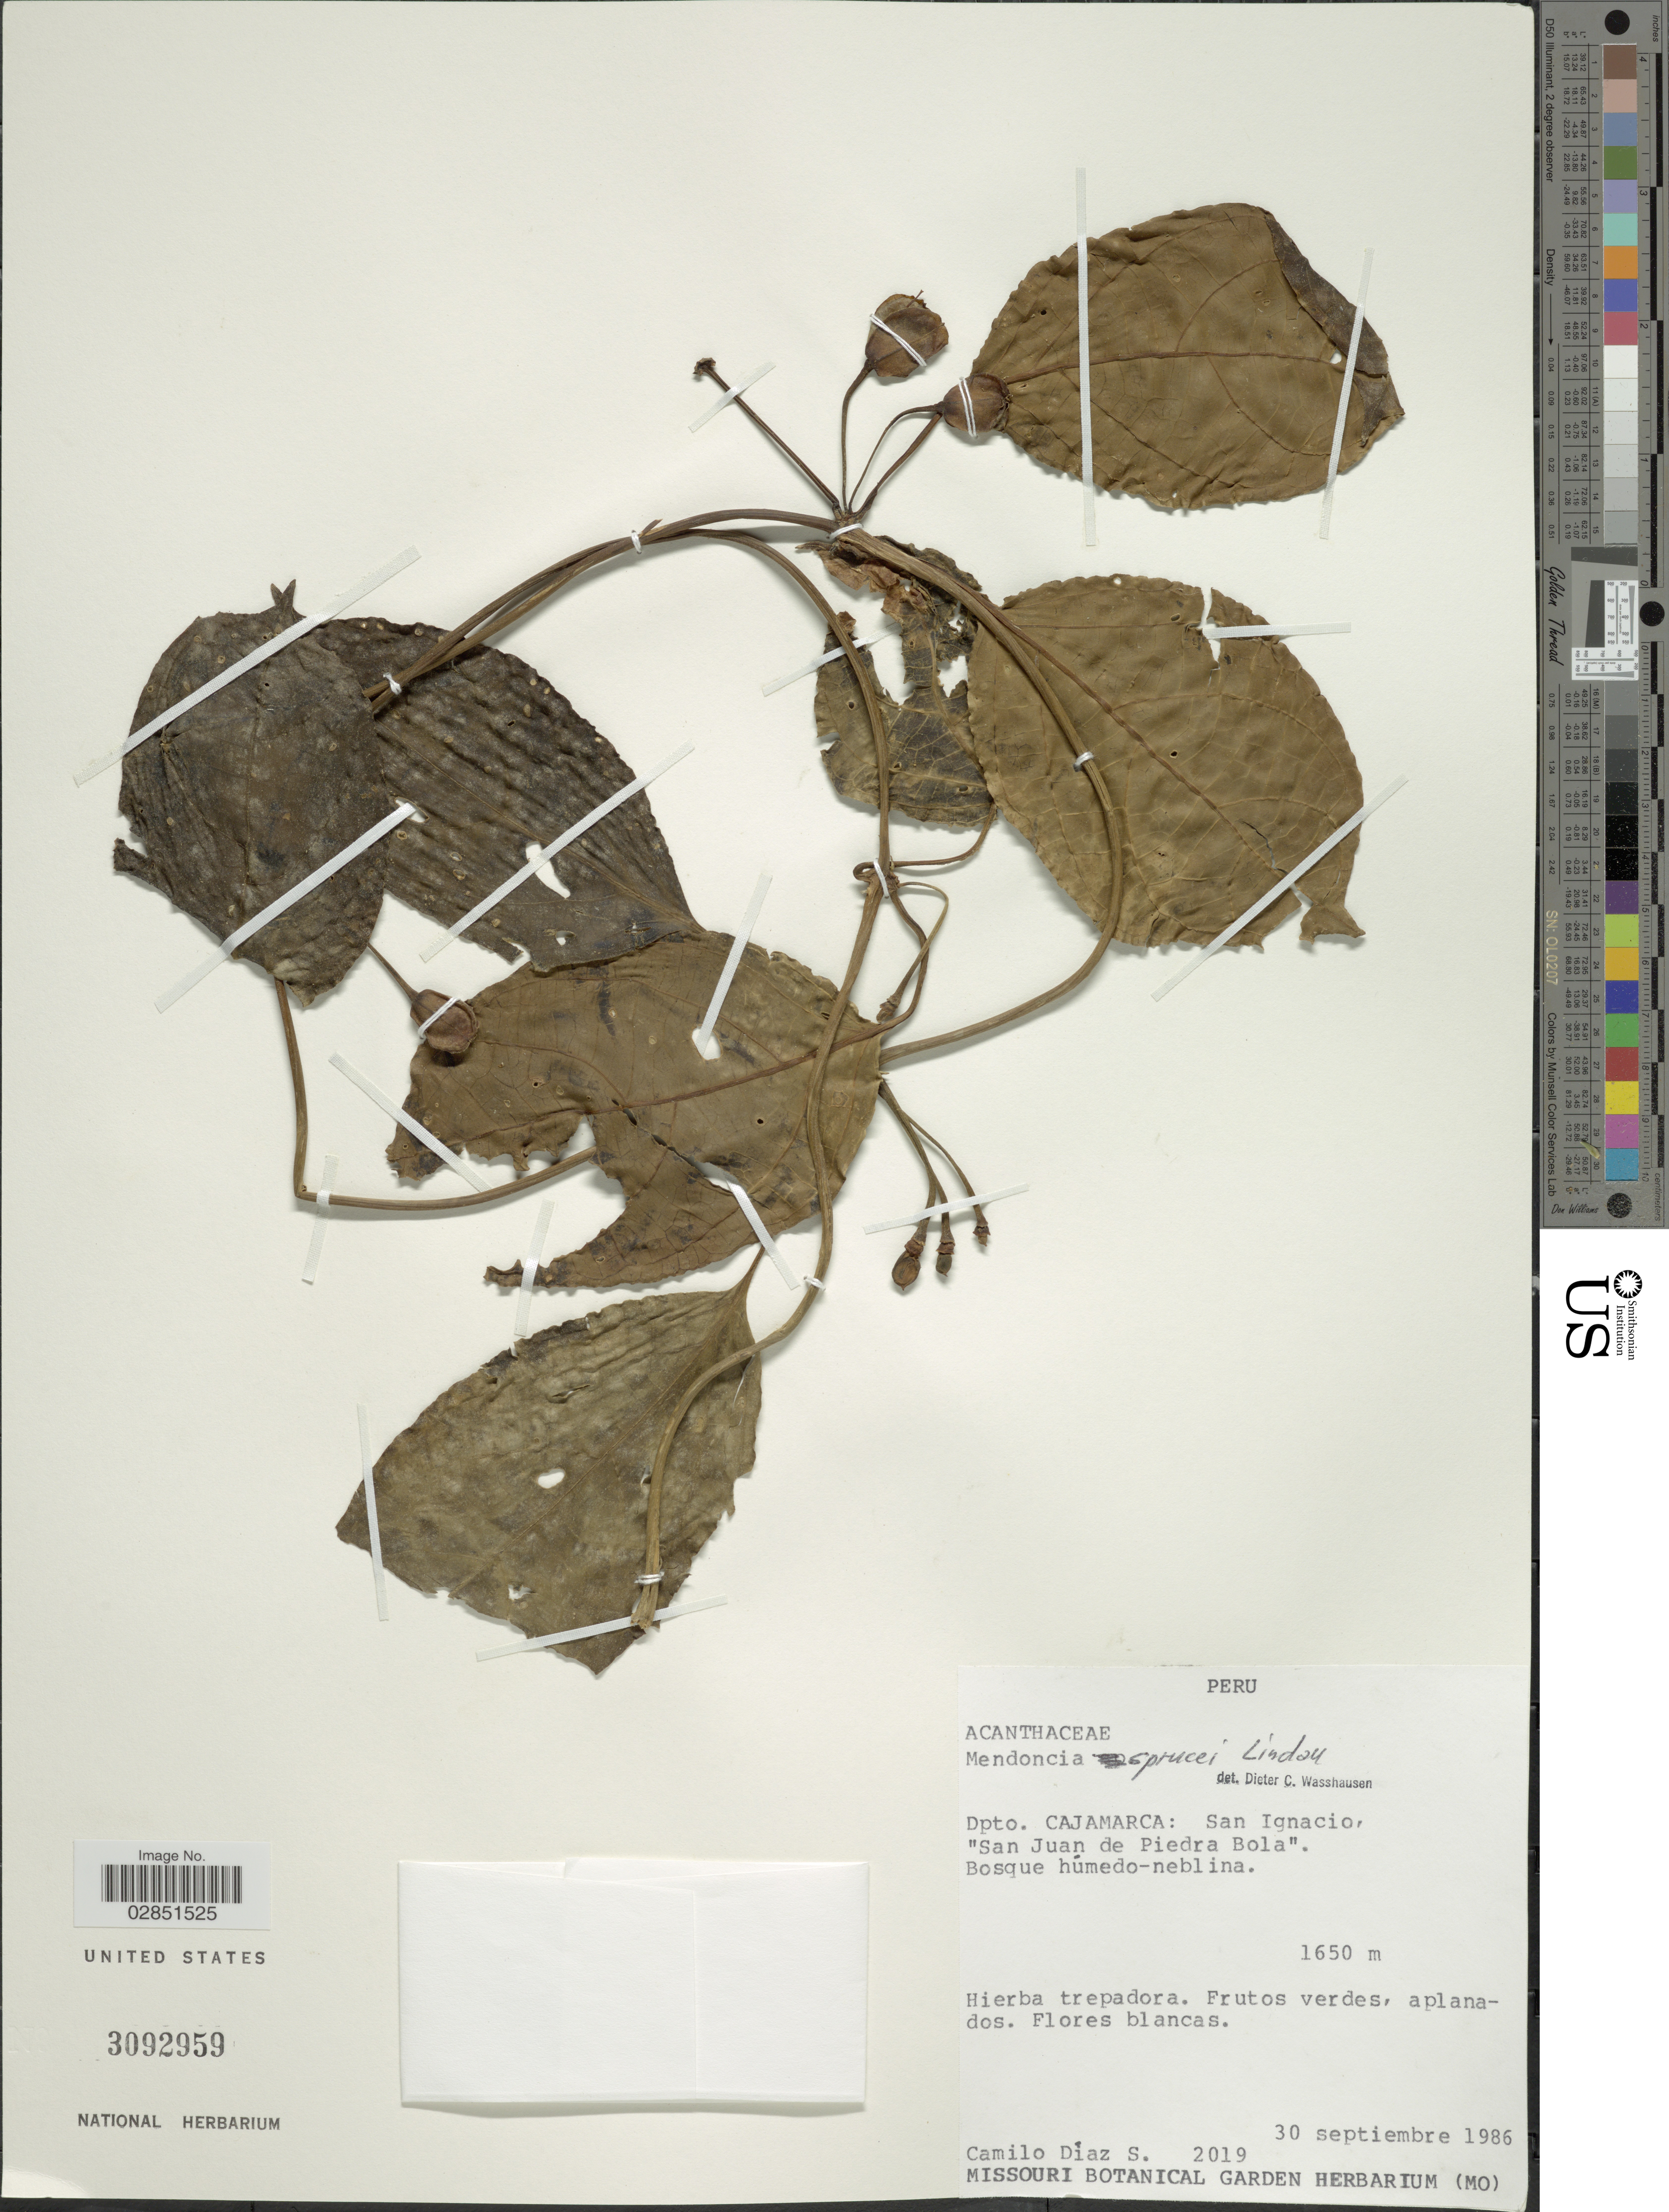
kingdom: Plantae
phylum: Tracheophyta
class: Magnoliopsida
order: Lamiales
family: Acanthaceae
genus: Mendoncia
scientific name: Mendoncia sprucei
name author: Lindau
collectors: C. Diaz Santibanez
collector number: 2019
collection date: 1986-09-30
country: Peru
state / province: Cajamarca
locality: Dpto. Cajamarca: San Ignacio, "San Juan de Piedra Bola".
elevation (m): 1650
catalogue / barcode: US 3092959